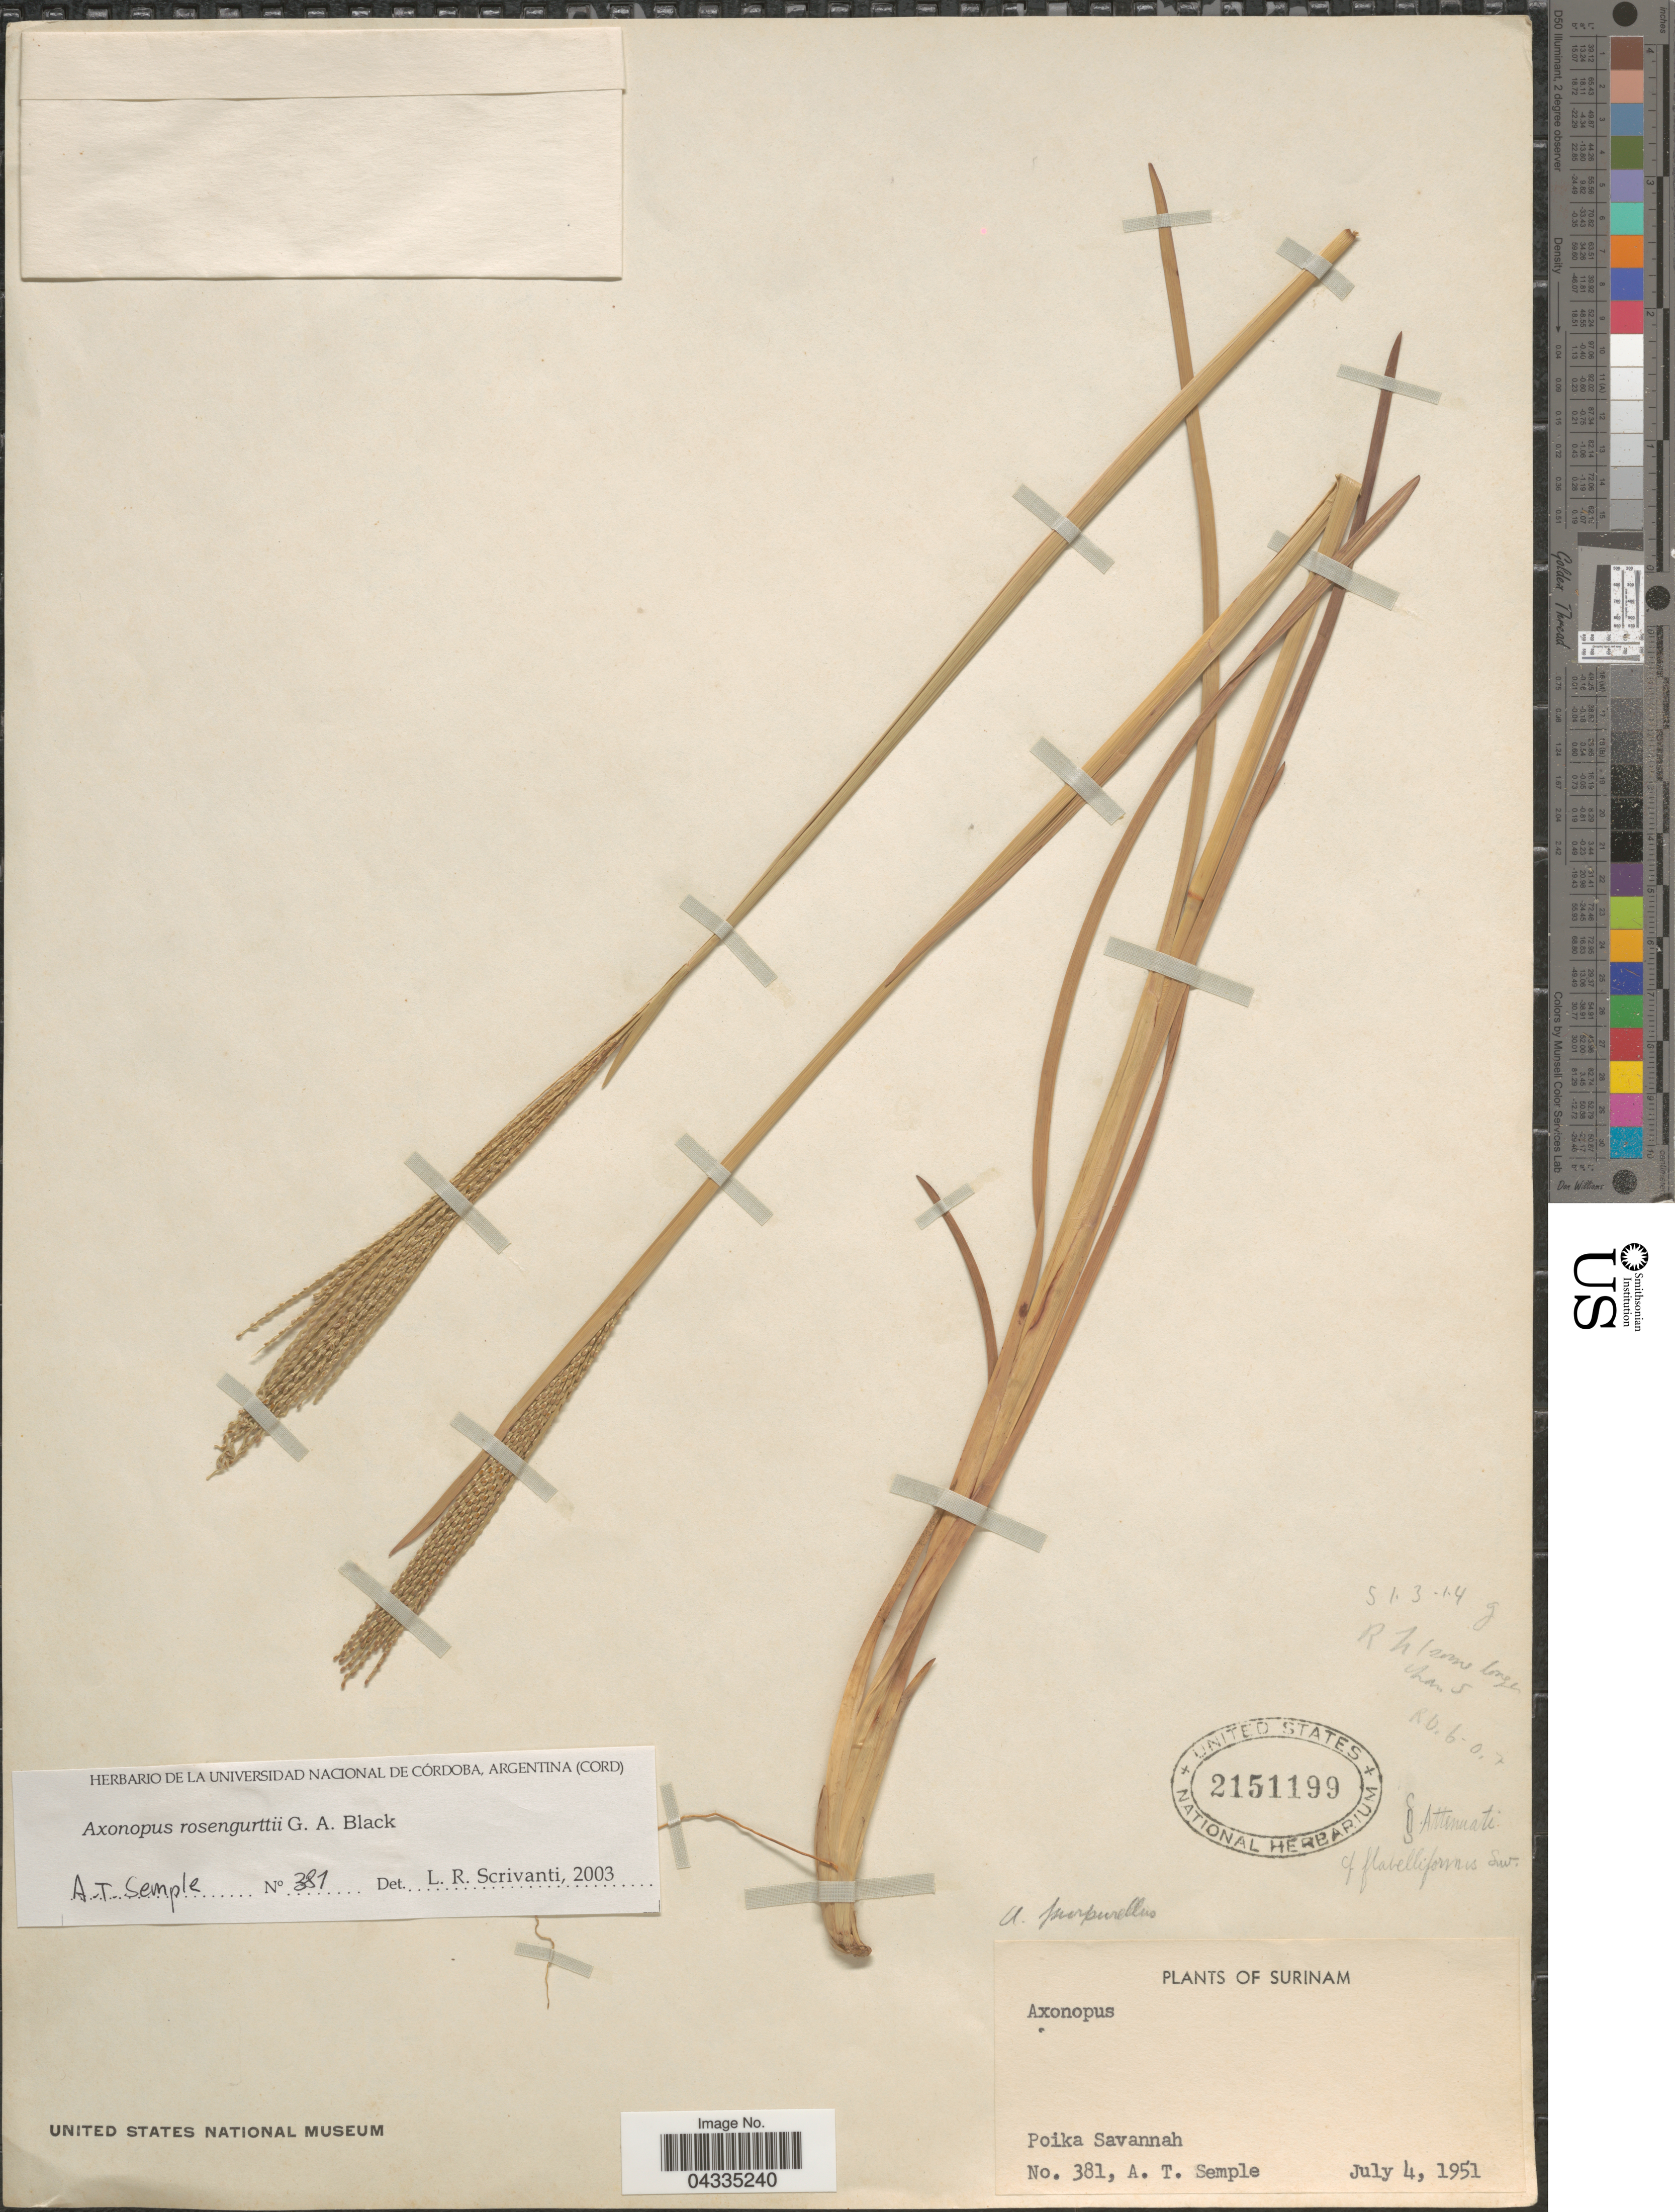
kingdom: Plantae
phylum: Tracheophyta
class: Liliopsida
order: Poales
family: Poaceae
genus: Axonopus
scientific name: Axonopus rosengurttii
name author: G.A. Black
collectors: A. Semple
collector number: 381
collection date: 1951-07-04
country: Suriname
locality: Surinam. Poika Savannah.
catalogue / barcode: US 2151199